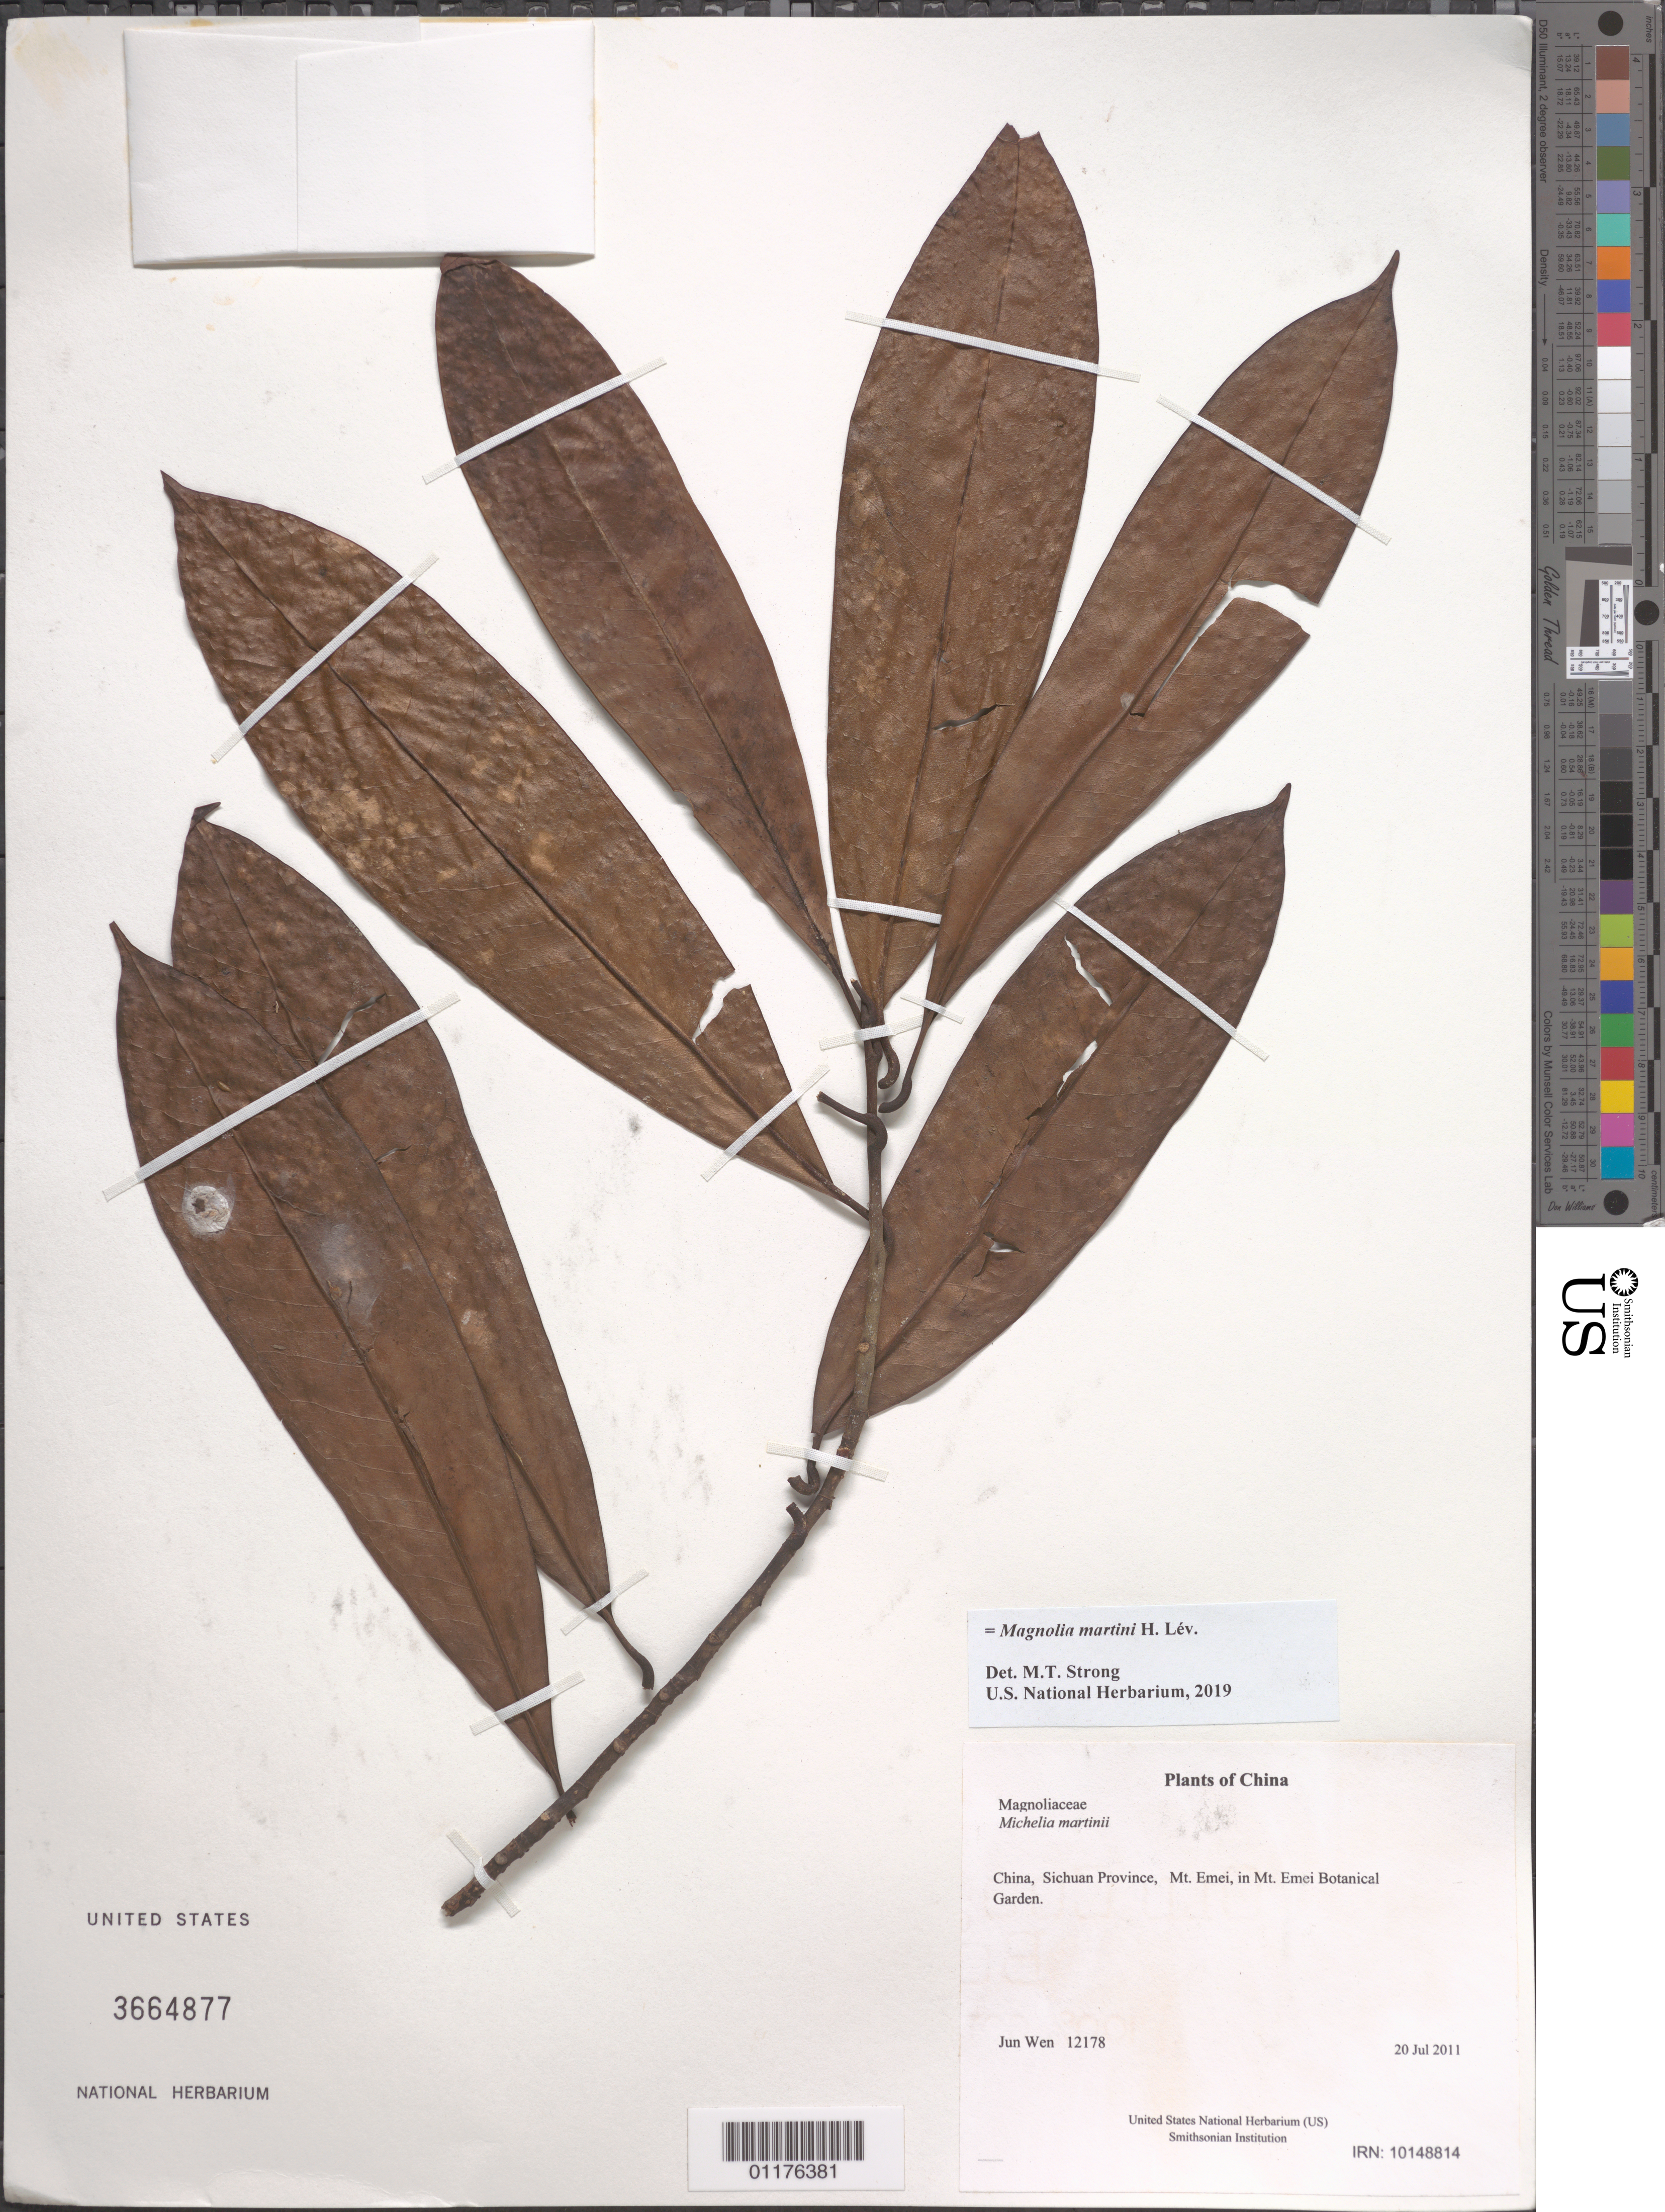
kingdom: Plantae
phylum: Tracheophyta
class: Magnoliopsida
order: Magnoliales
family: Magnoliaceae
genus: Magnolia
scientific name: Magnolia martini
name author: H. Lév.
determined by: Strong, Mark T., (BOT), Smithsonian Institution - National Museum of Natural History (UNITED STATES)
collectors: J. Wen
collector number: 12178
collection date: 2011-07-20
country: China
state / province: Sichuan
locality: Mt. Emei, in Mt. Emei Botanical Garden.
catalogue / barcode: US 3664877